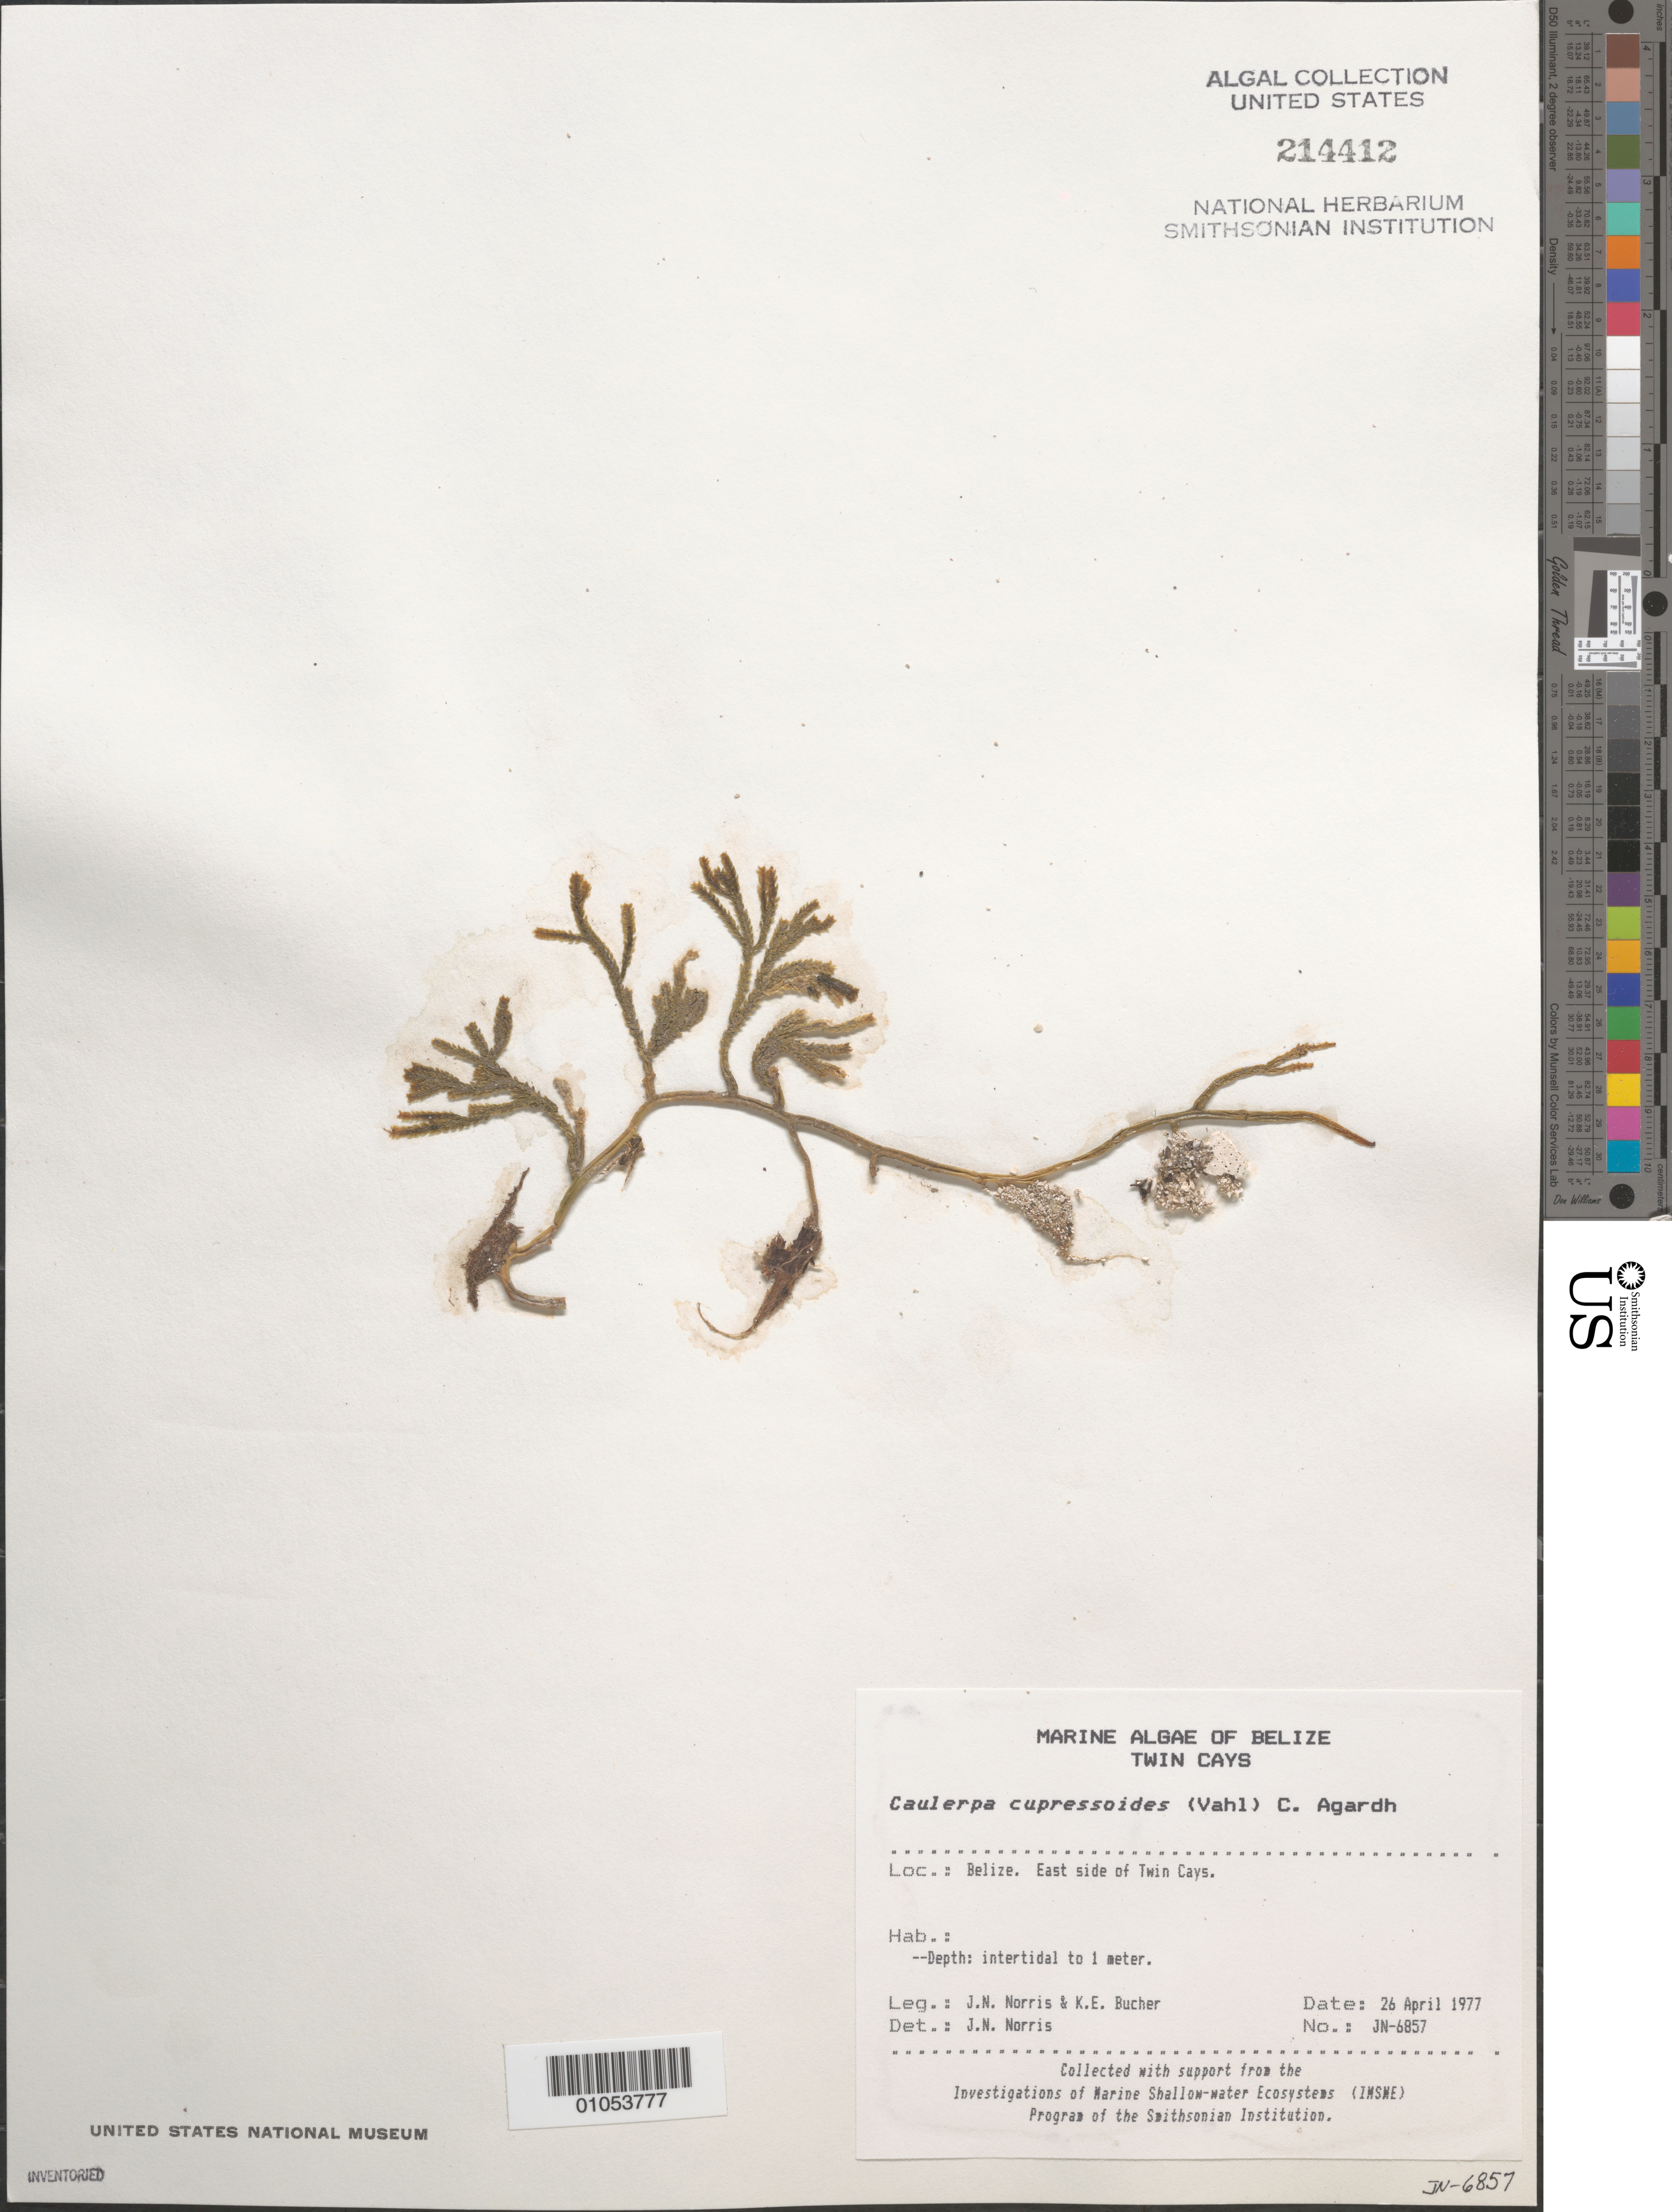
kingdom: Plantae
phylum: Chlorophyta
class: Ulvophyceae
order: Bryopsidales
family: Caulerpaceae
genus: Caulerpa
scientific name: Caulerpa cupressoides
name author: (Vahl) C. Agardh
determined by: Norris, James N.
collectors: J. N. Norris & K. E. Bucher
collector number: JN-6857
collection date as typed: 26 Apr 1977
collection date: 1977-04-26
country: Belize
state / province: Stann Creek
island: Twin Cays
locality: East side of Twin Cays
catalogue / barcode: US 214412